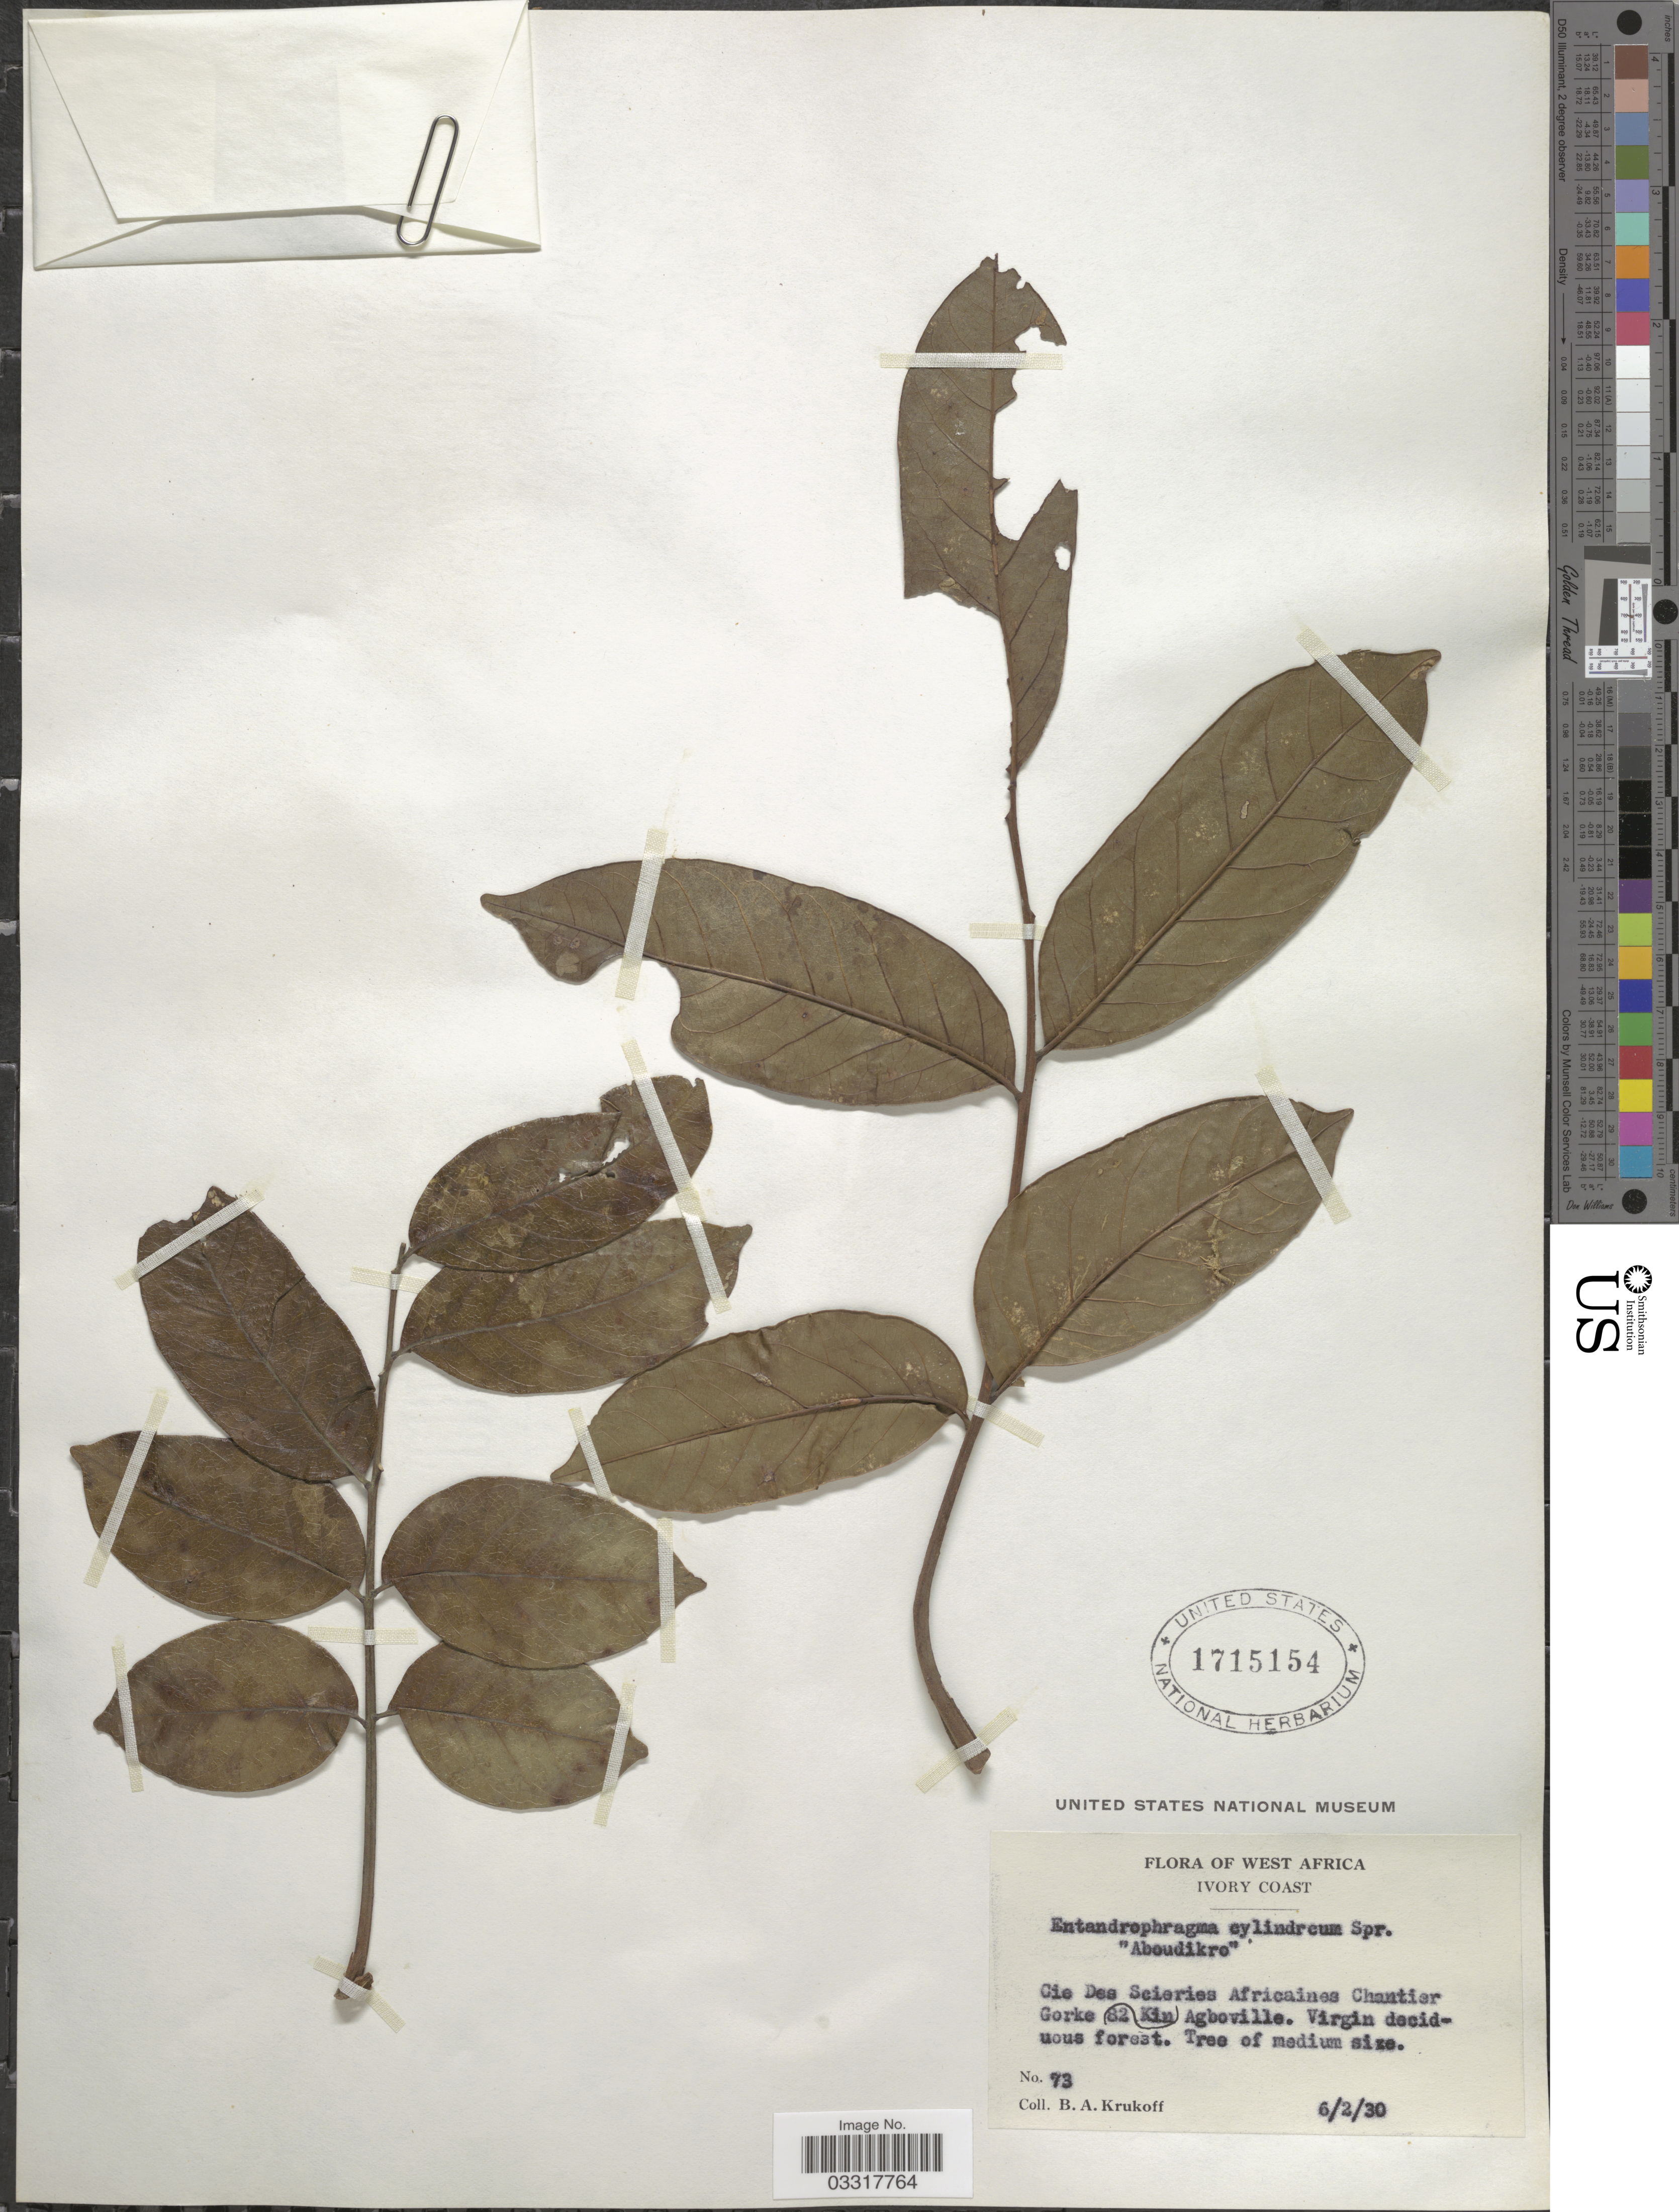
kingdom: Plantae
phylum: Tracheophyta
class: Magnoliopsida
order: Sapindales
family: Meliaceae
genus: Entandrophragma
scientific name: Entandrophragma cylindricum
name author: (Sprague) Sprague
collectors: B. A. Krukoff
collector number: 73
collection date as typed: Transcribed d/m/y: 6/2/30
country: Ivory Coast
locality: West Africa, Cie Des Scieries Africaines Chantier Gorke Kin 82 Agboville.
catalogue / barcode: US 1715154